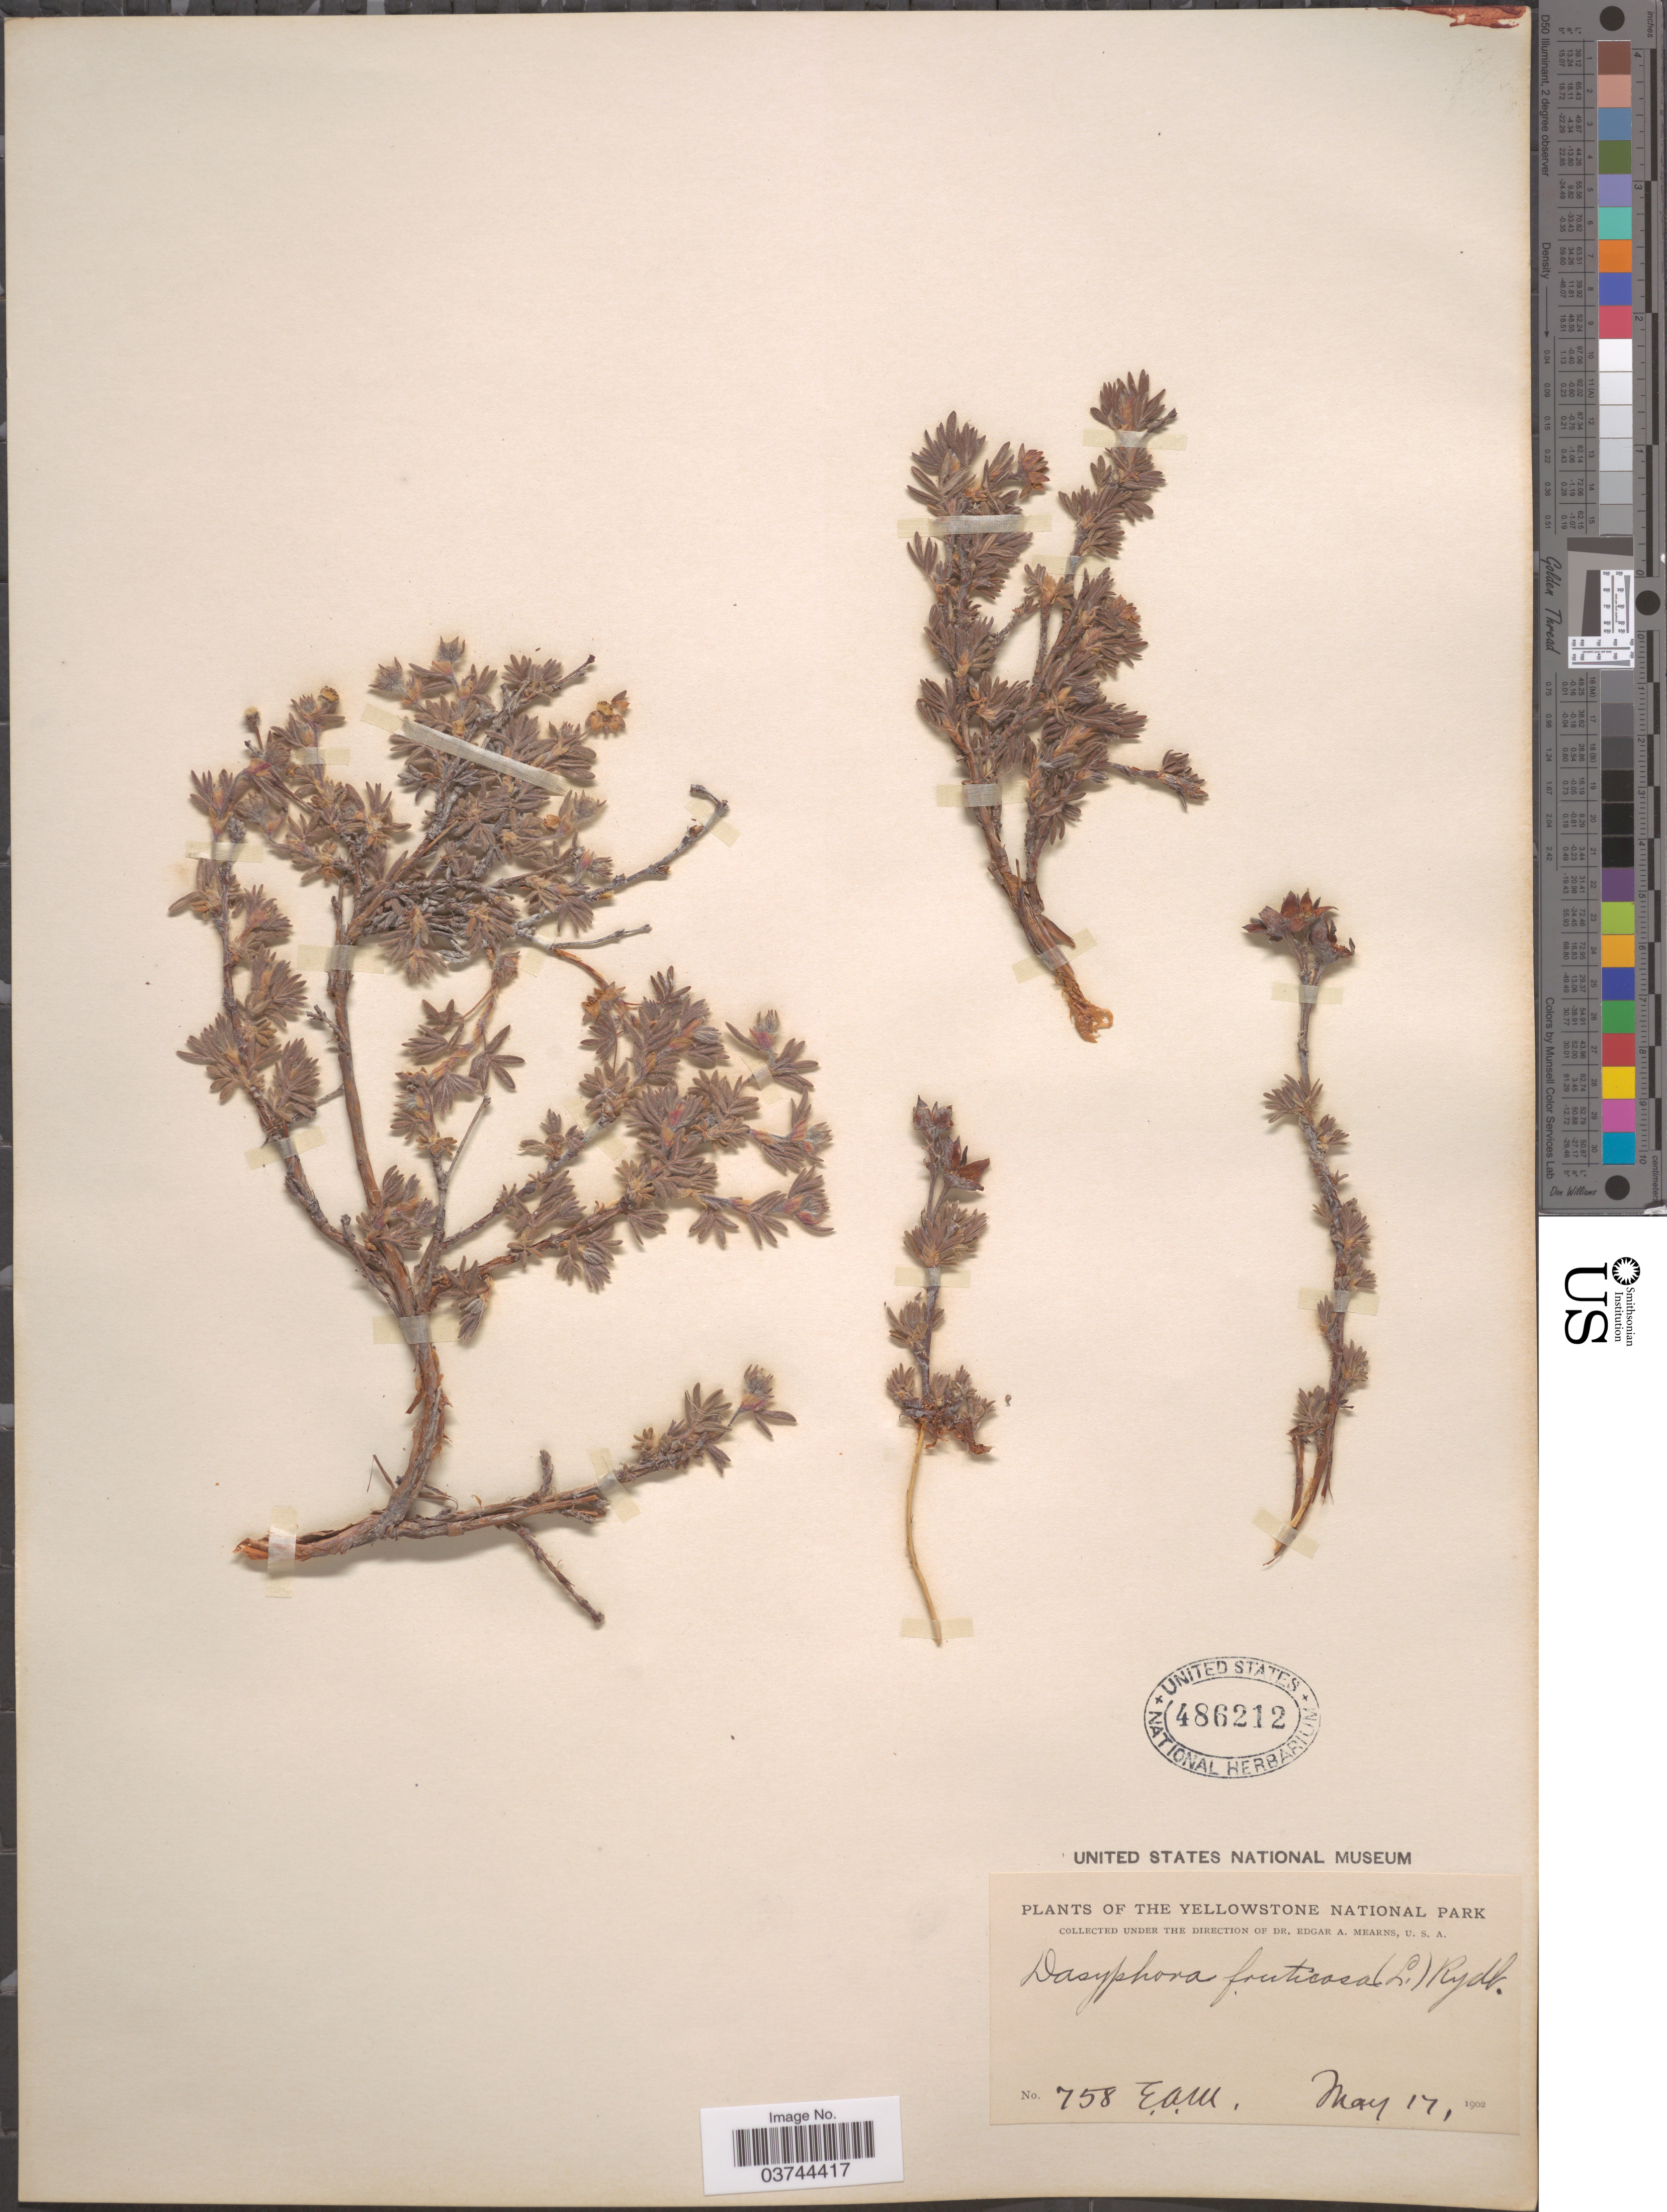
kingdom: Plantae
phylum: Tracheophyta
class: Magnoliopsida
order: Rosales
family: Rosaceae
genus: Dasiphora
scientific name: Dasiphora fruticosa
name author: (L.) Rydb.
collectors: E. A. Mearns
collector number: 758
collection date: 1902-05-17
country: United States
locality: The Yellowstone National Park.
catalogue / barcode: US 486212